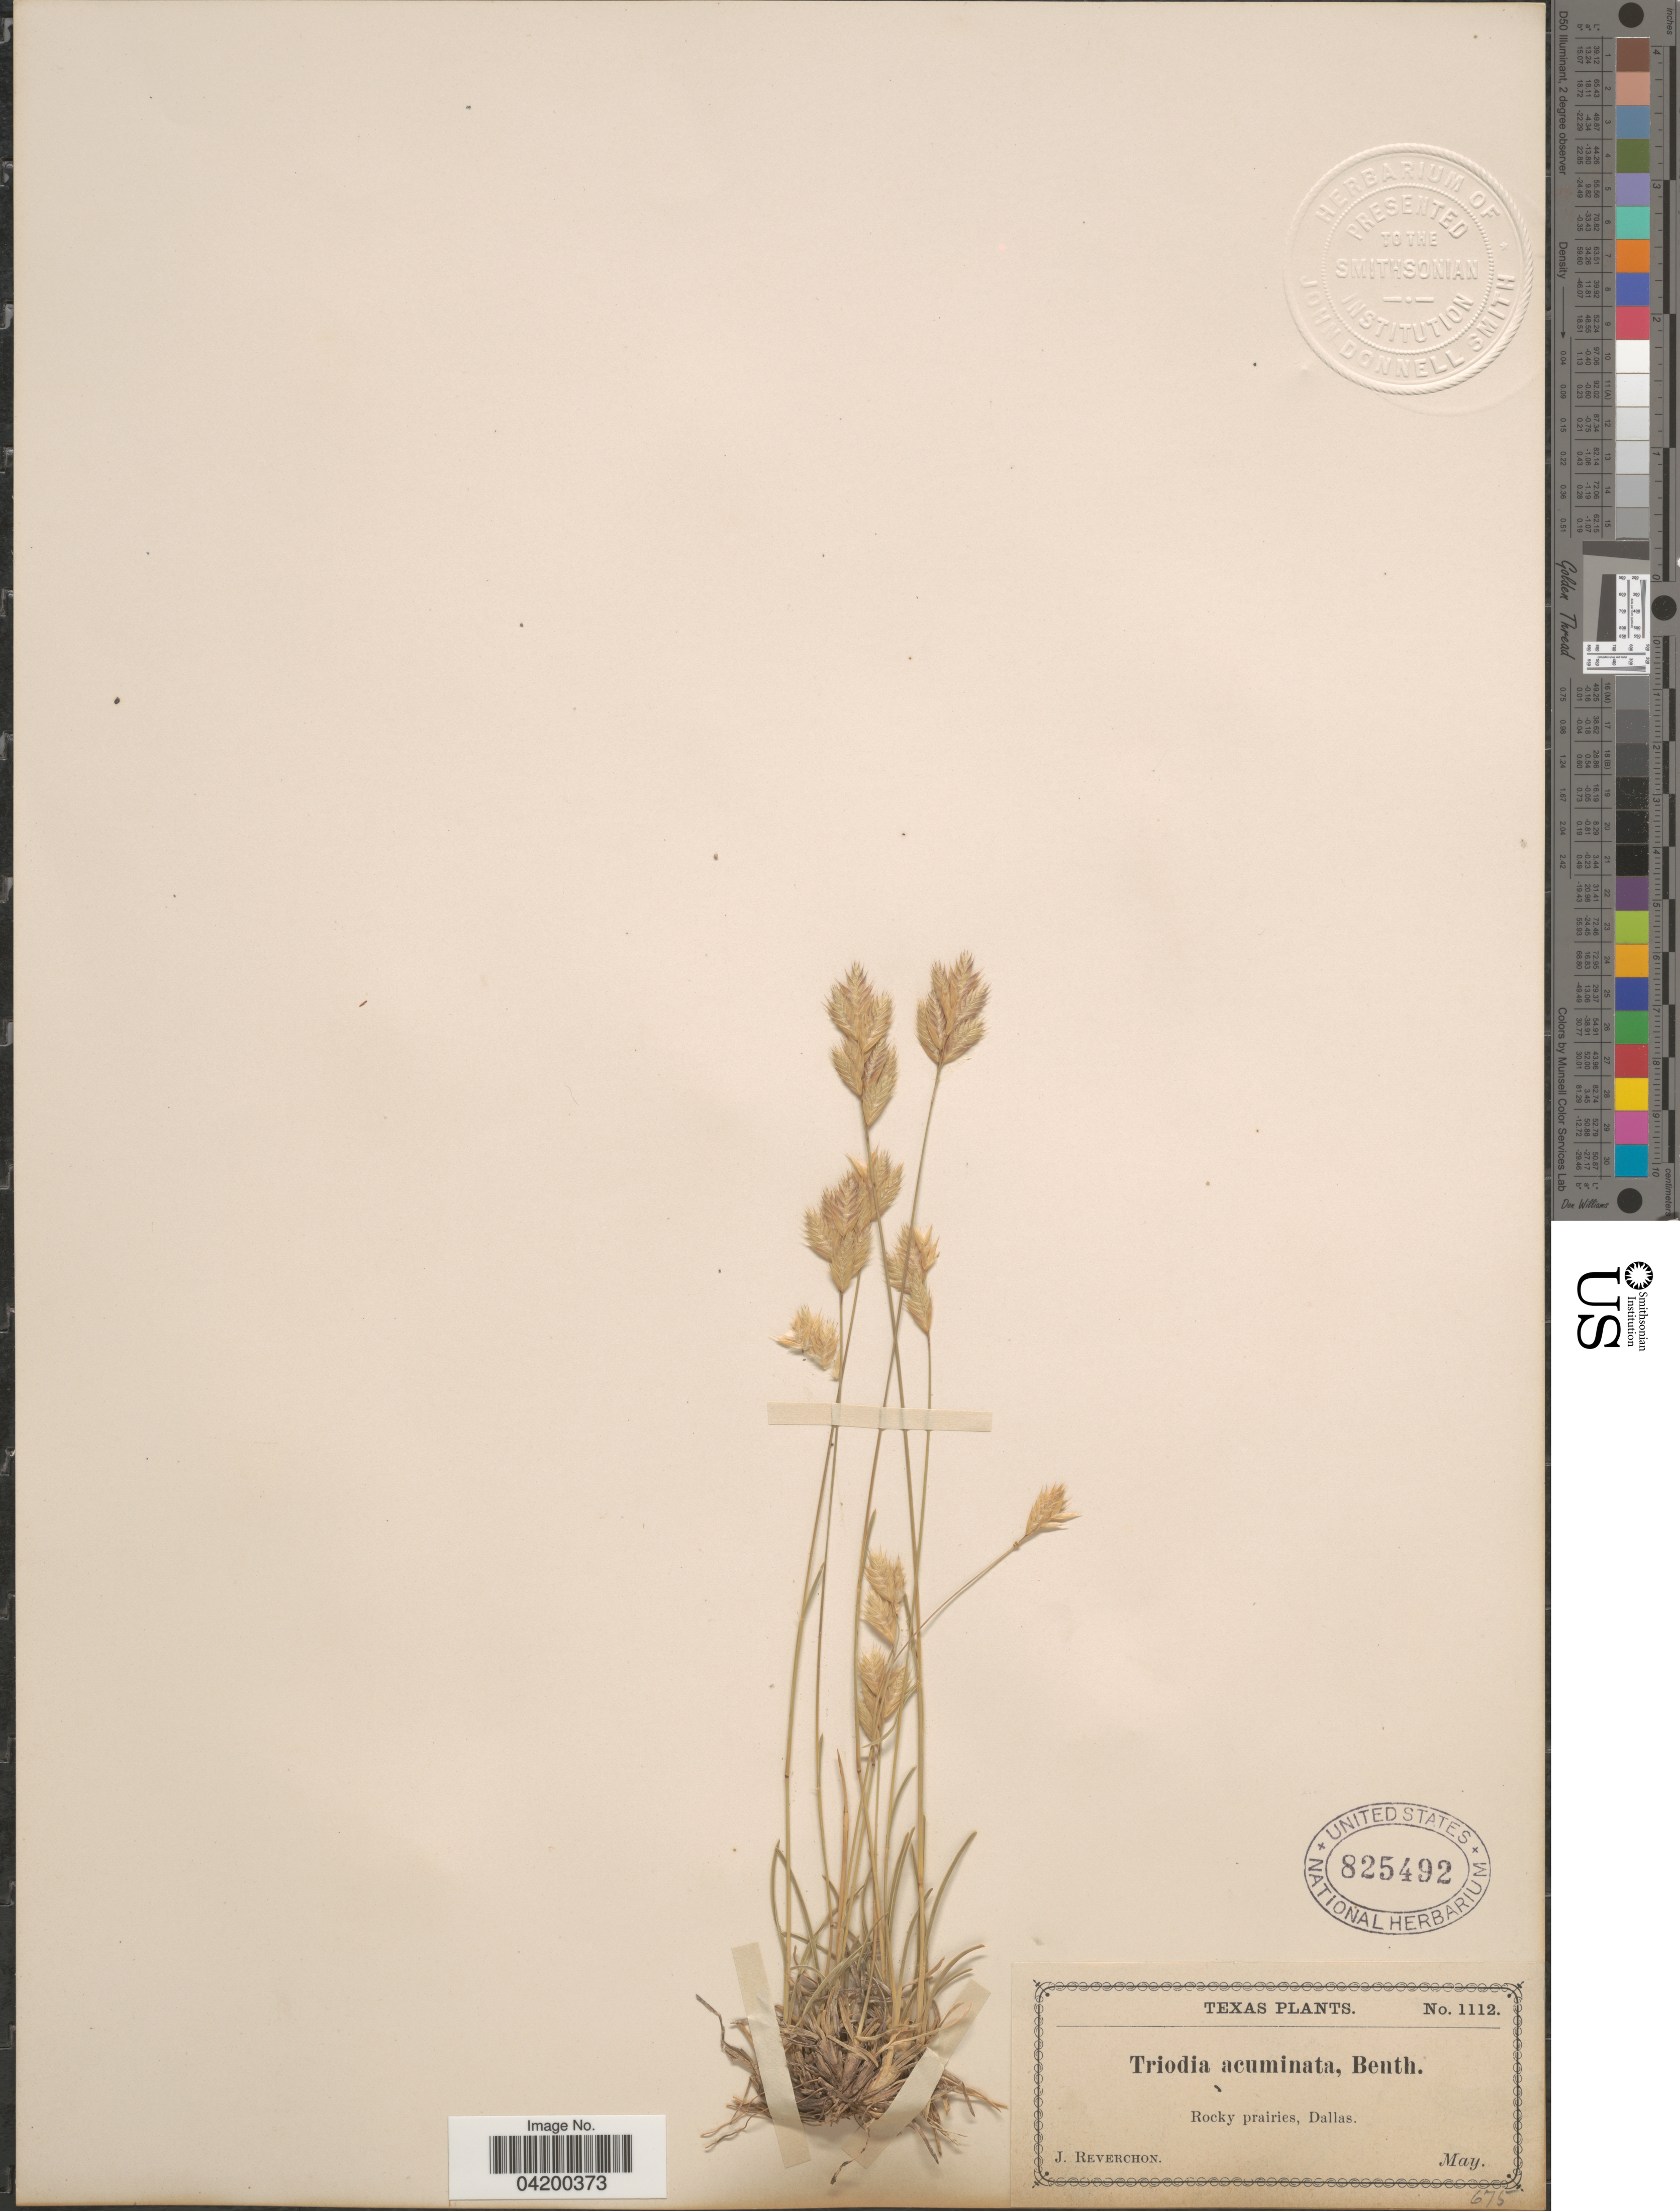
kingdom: Plantae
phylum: Tracheophyta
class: Liliopsida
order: Poales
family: Poaceae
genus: Erioneuron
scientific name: Erioneuron pilosum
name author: (Buckley) Nash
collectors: J. Reverchon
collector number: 1112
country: United States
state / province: Texas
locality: Dallas.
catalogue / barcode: US 825492